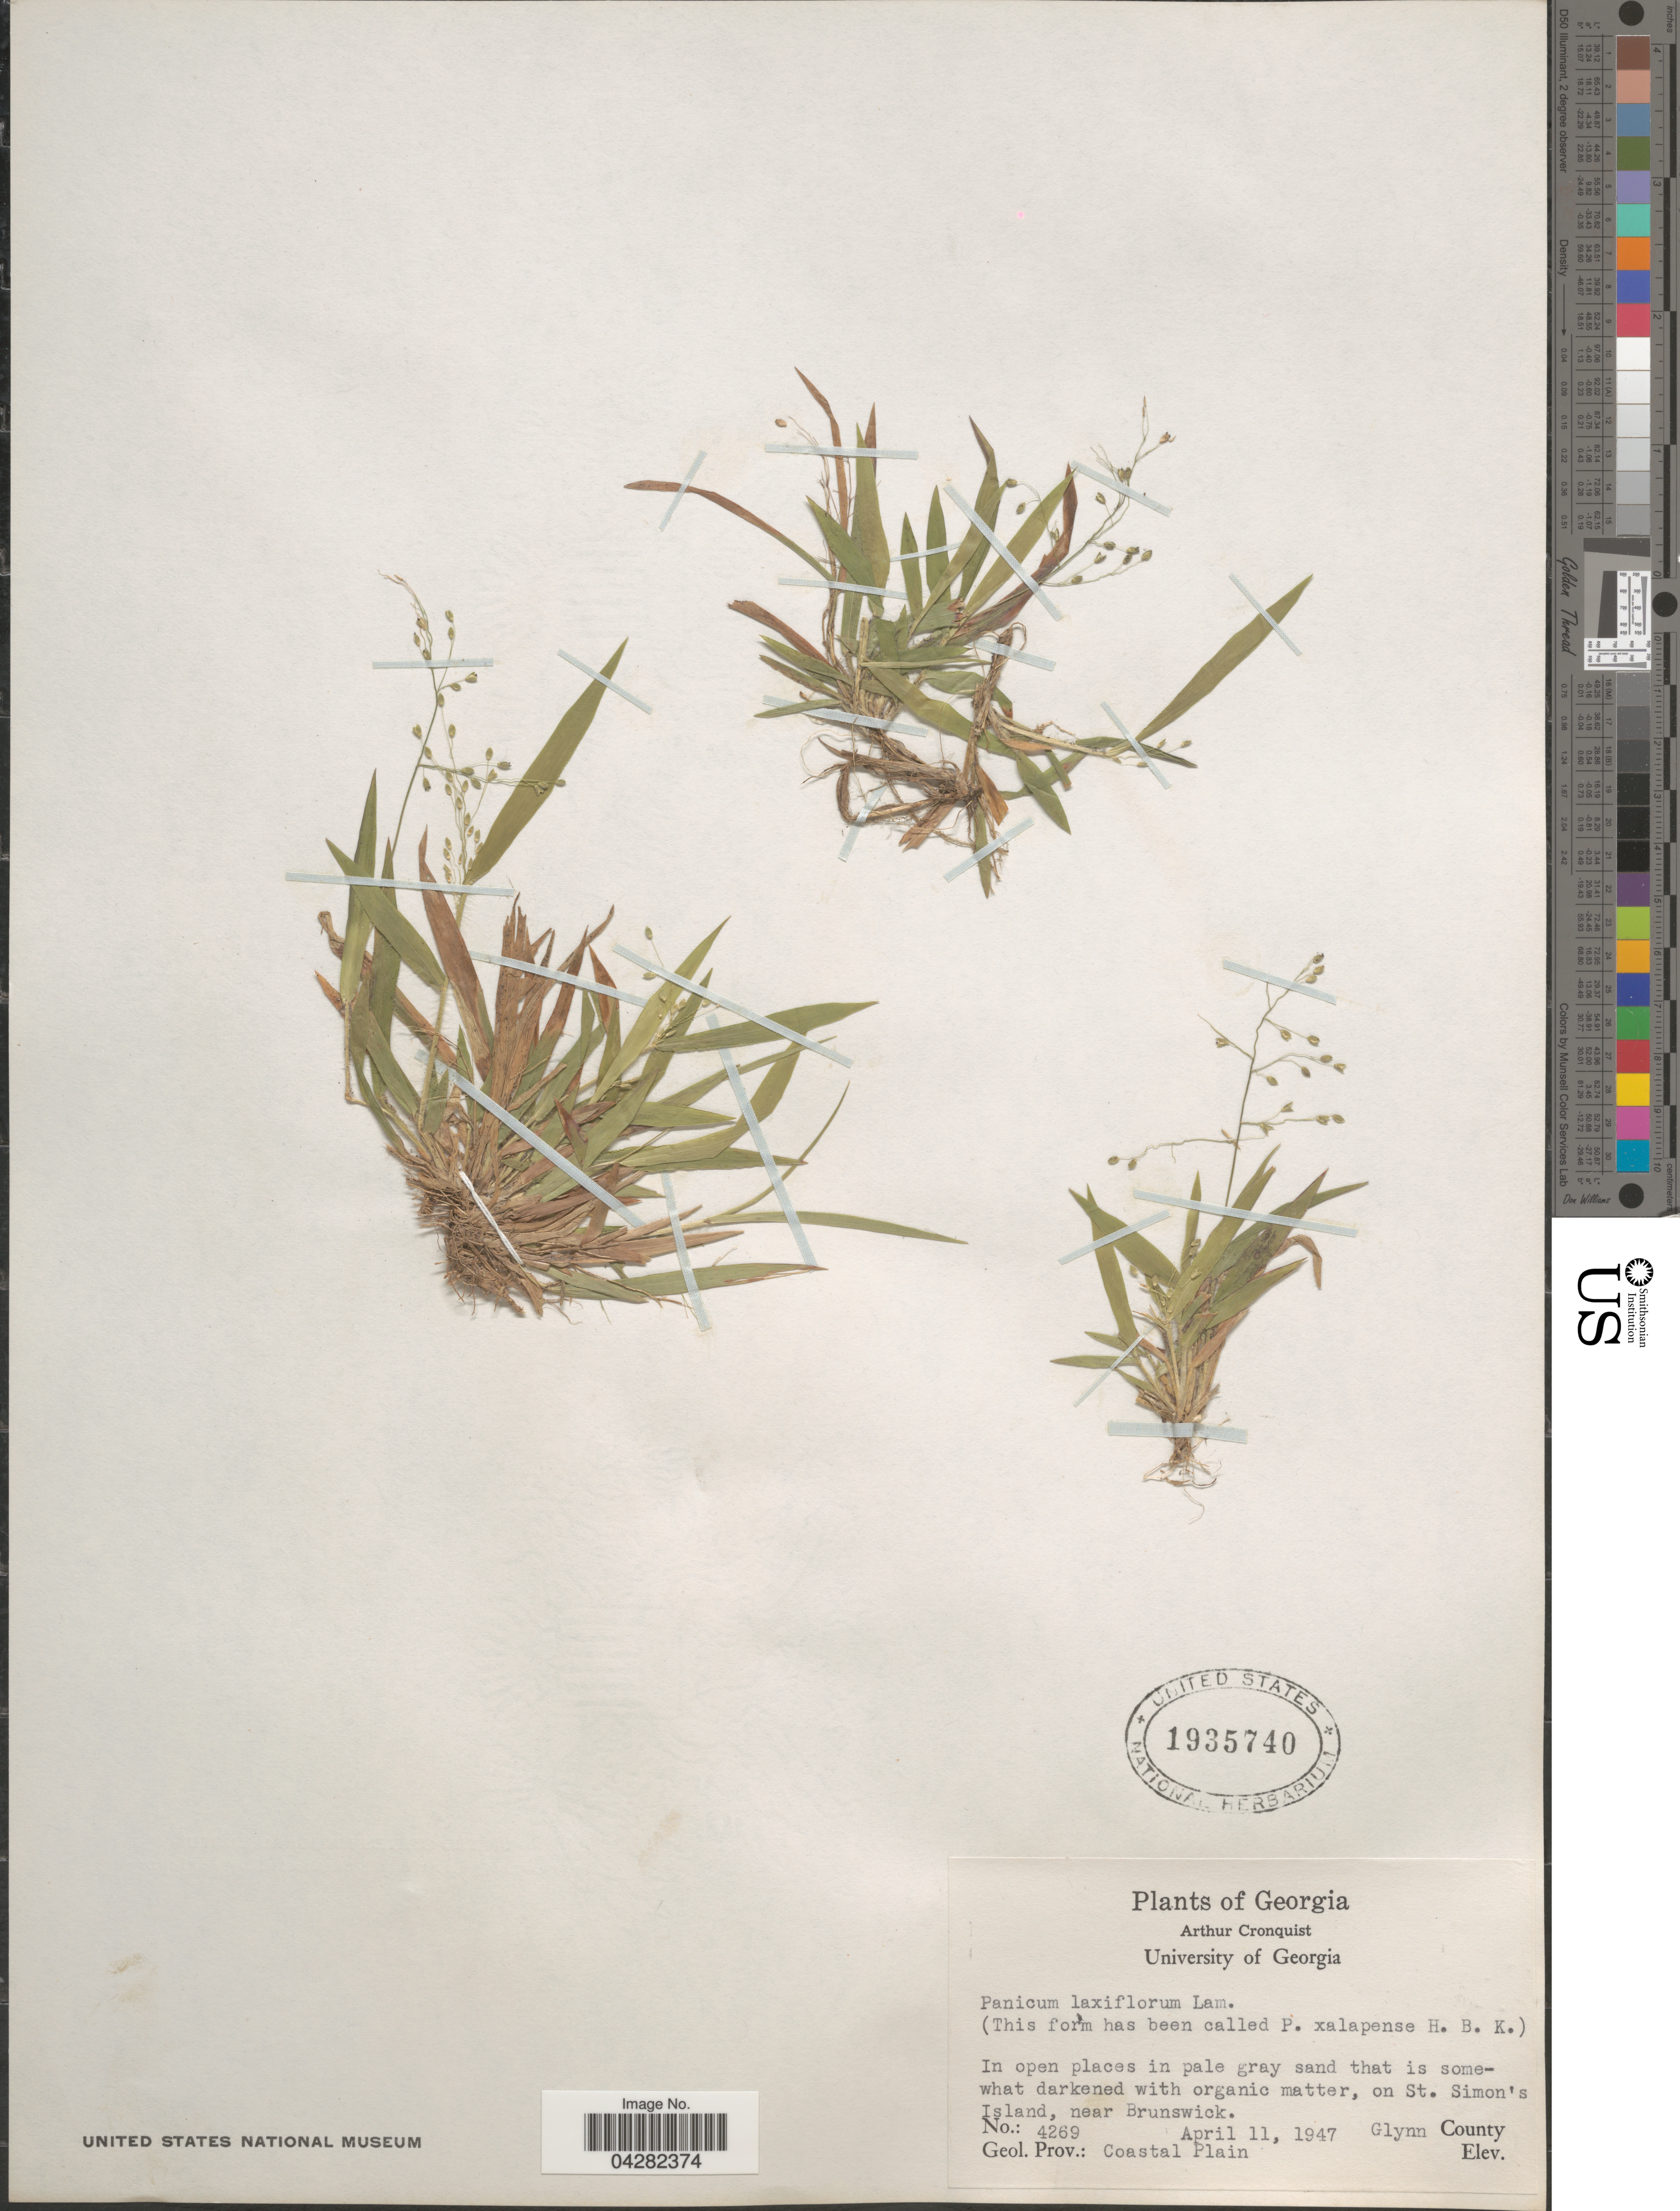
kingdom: Plantae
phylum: Tracheophyta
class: Liliopsida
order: Poales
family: Poaceae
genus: Dichanthelium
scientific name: Dichanthelium laxiflorum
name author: (Lam.) Gould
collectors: A. J. Cronquist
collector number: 4269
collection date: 1947-04-11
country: United States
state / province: Georgia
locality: In open places in pale gray sand that is somewhat darkened with organic matter, on St. Simon's Island, near Brunswick. Glynn County. Geol. Prov.: Coastal Plain.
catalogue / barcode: US 1935740